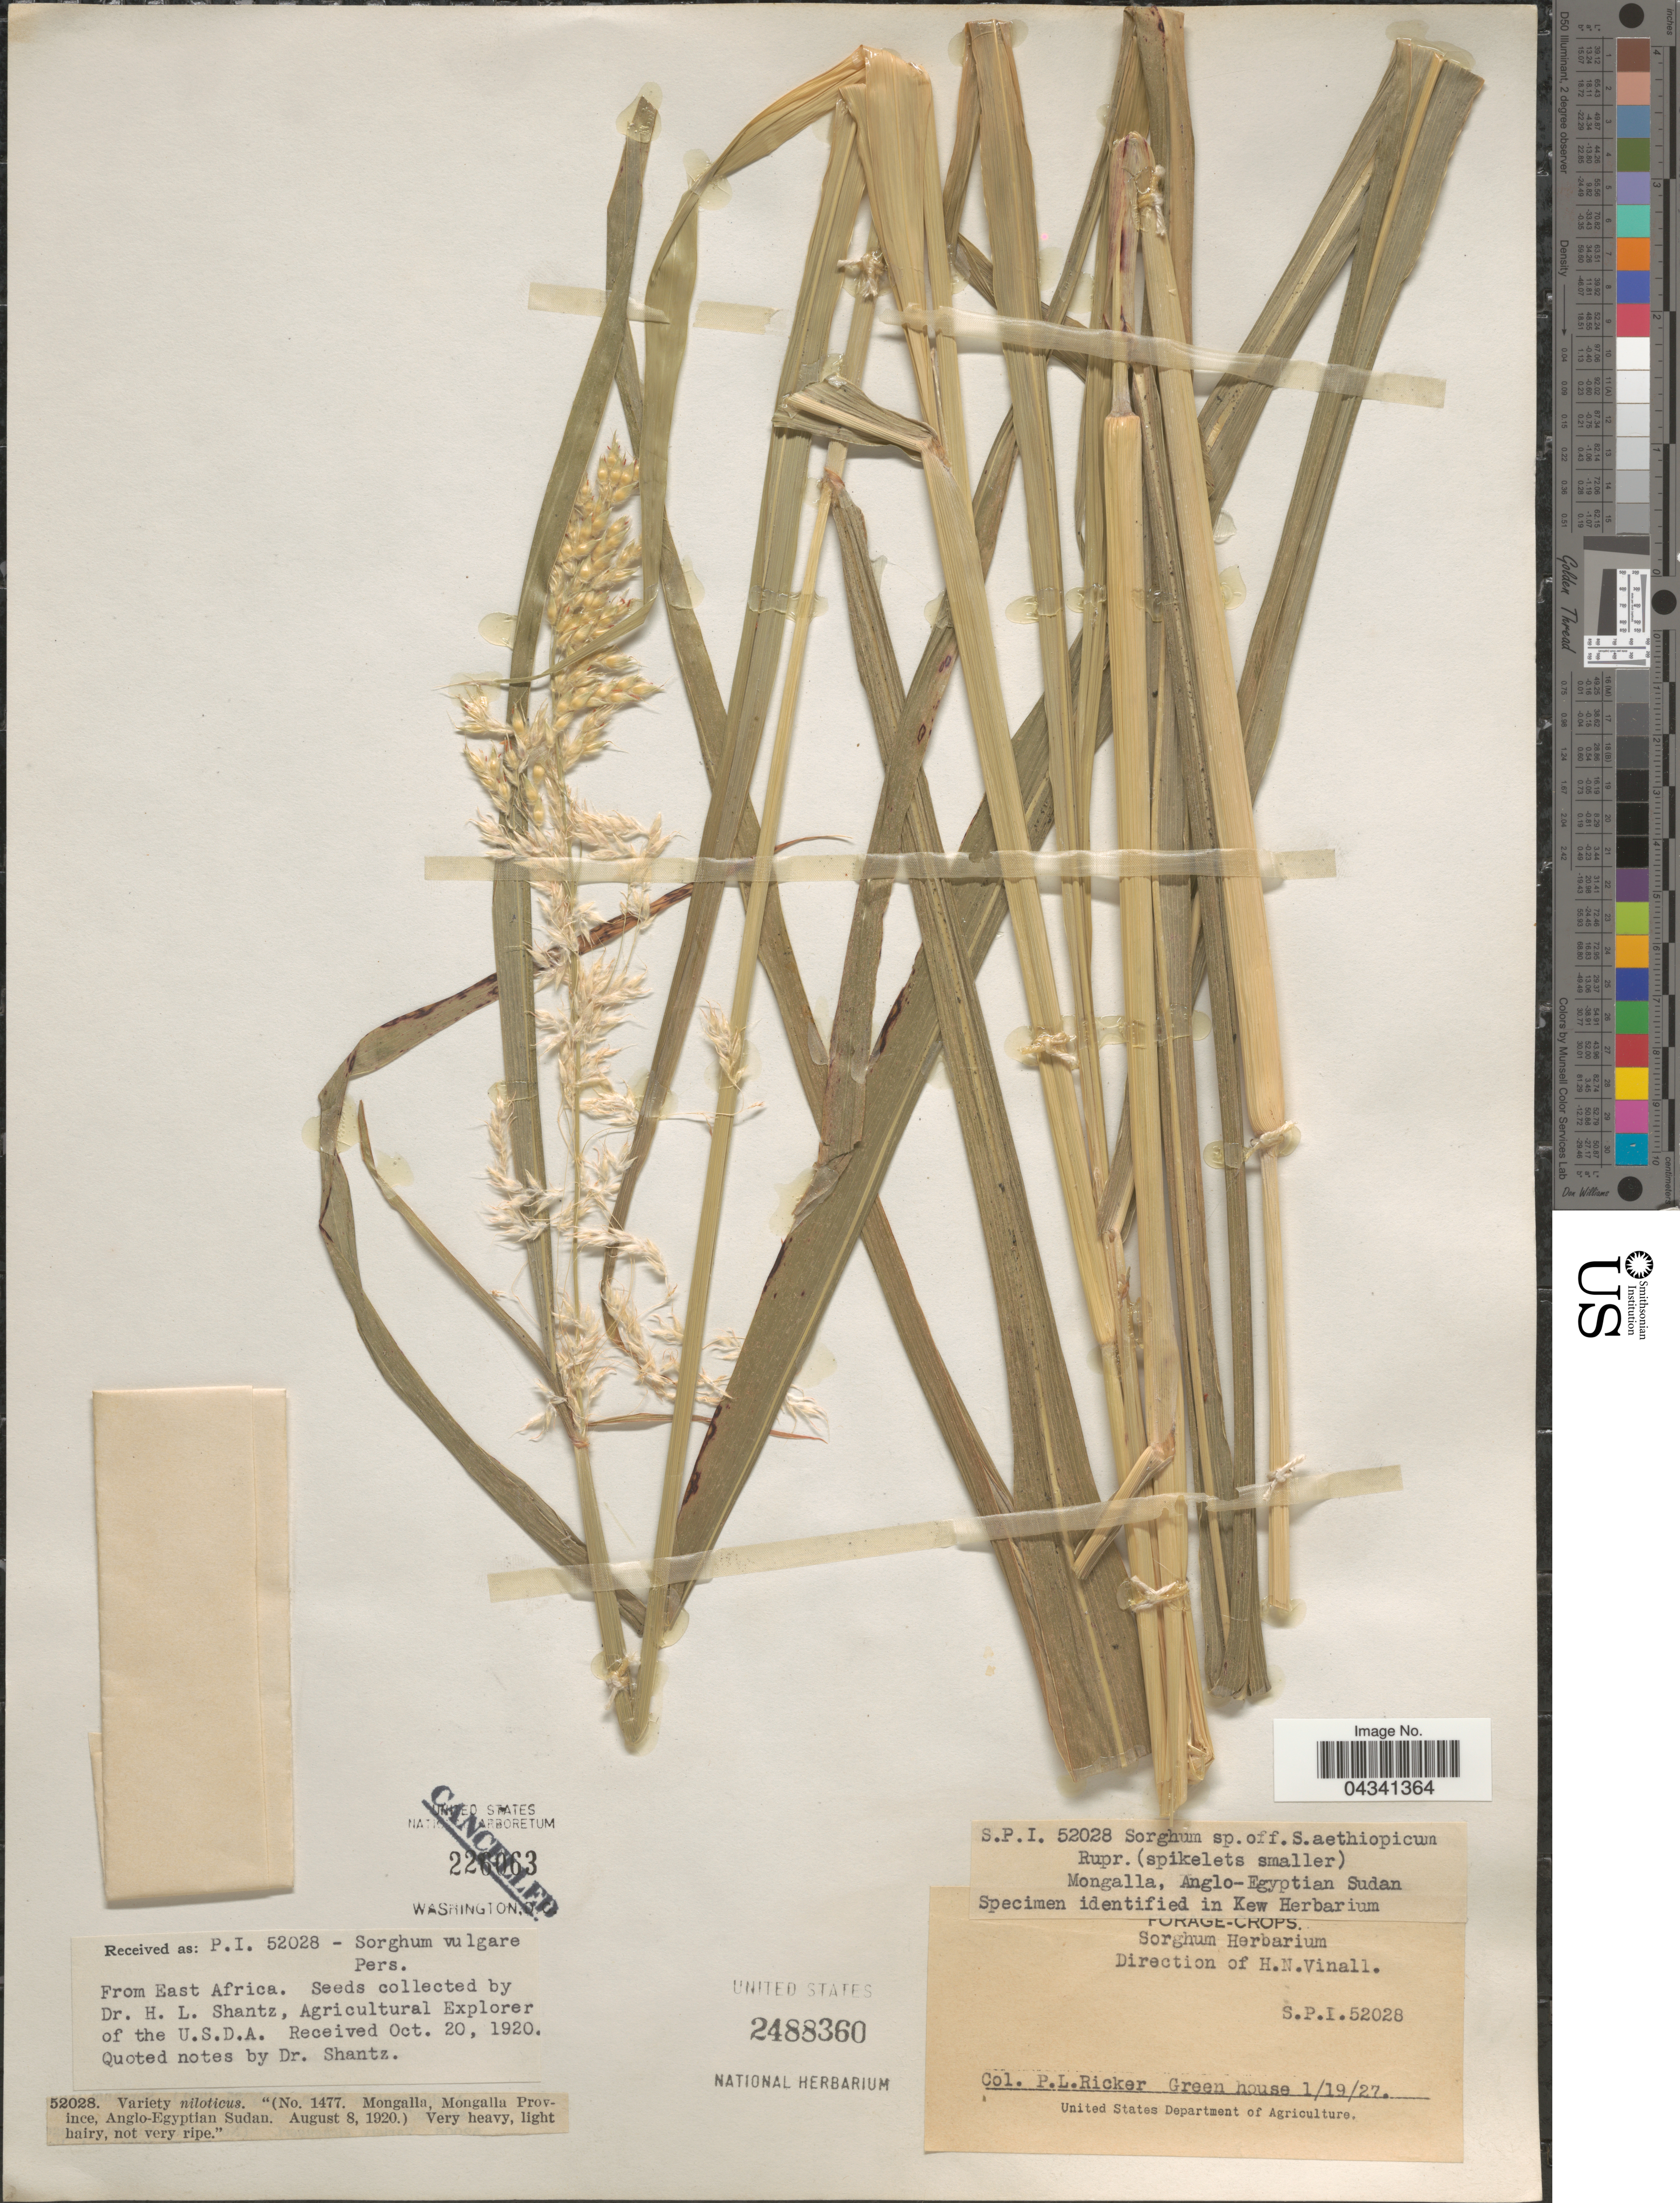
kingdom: Plantae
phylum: Tracheophyta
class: Liliopsida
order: Poales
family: Poaceae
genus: Sorghum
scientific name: Sorghum arundinaceum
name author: (Desv.) Stapf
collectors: P. Ricker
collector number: S.P.I. 52028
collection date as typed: Transcribed d/m/y: 19/1/27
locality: Green house.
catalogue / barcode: US 2488360